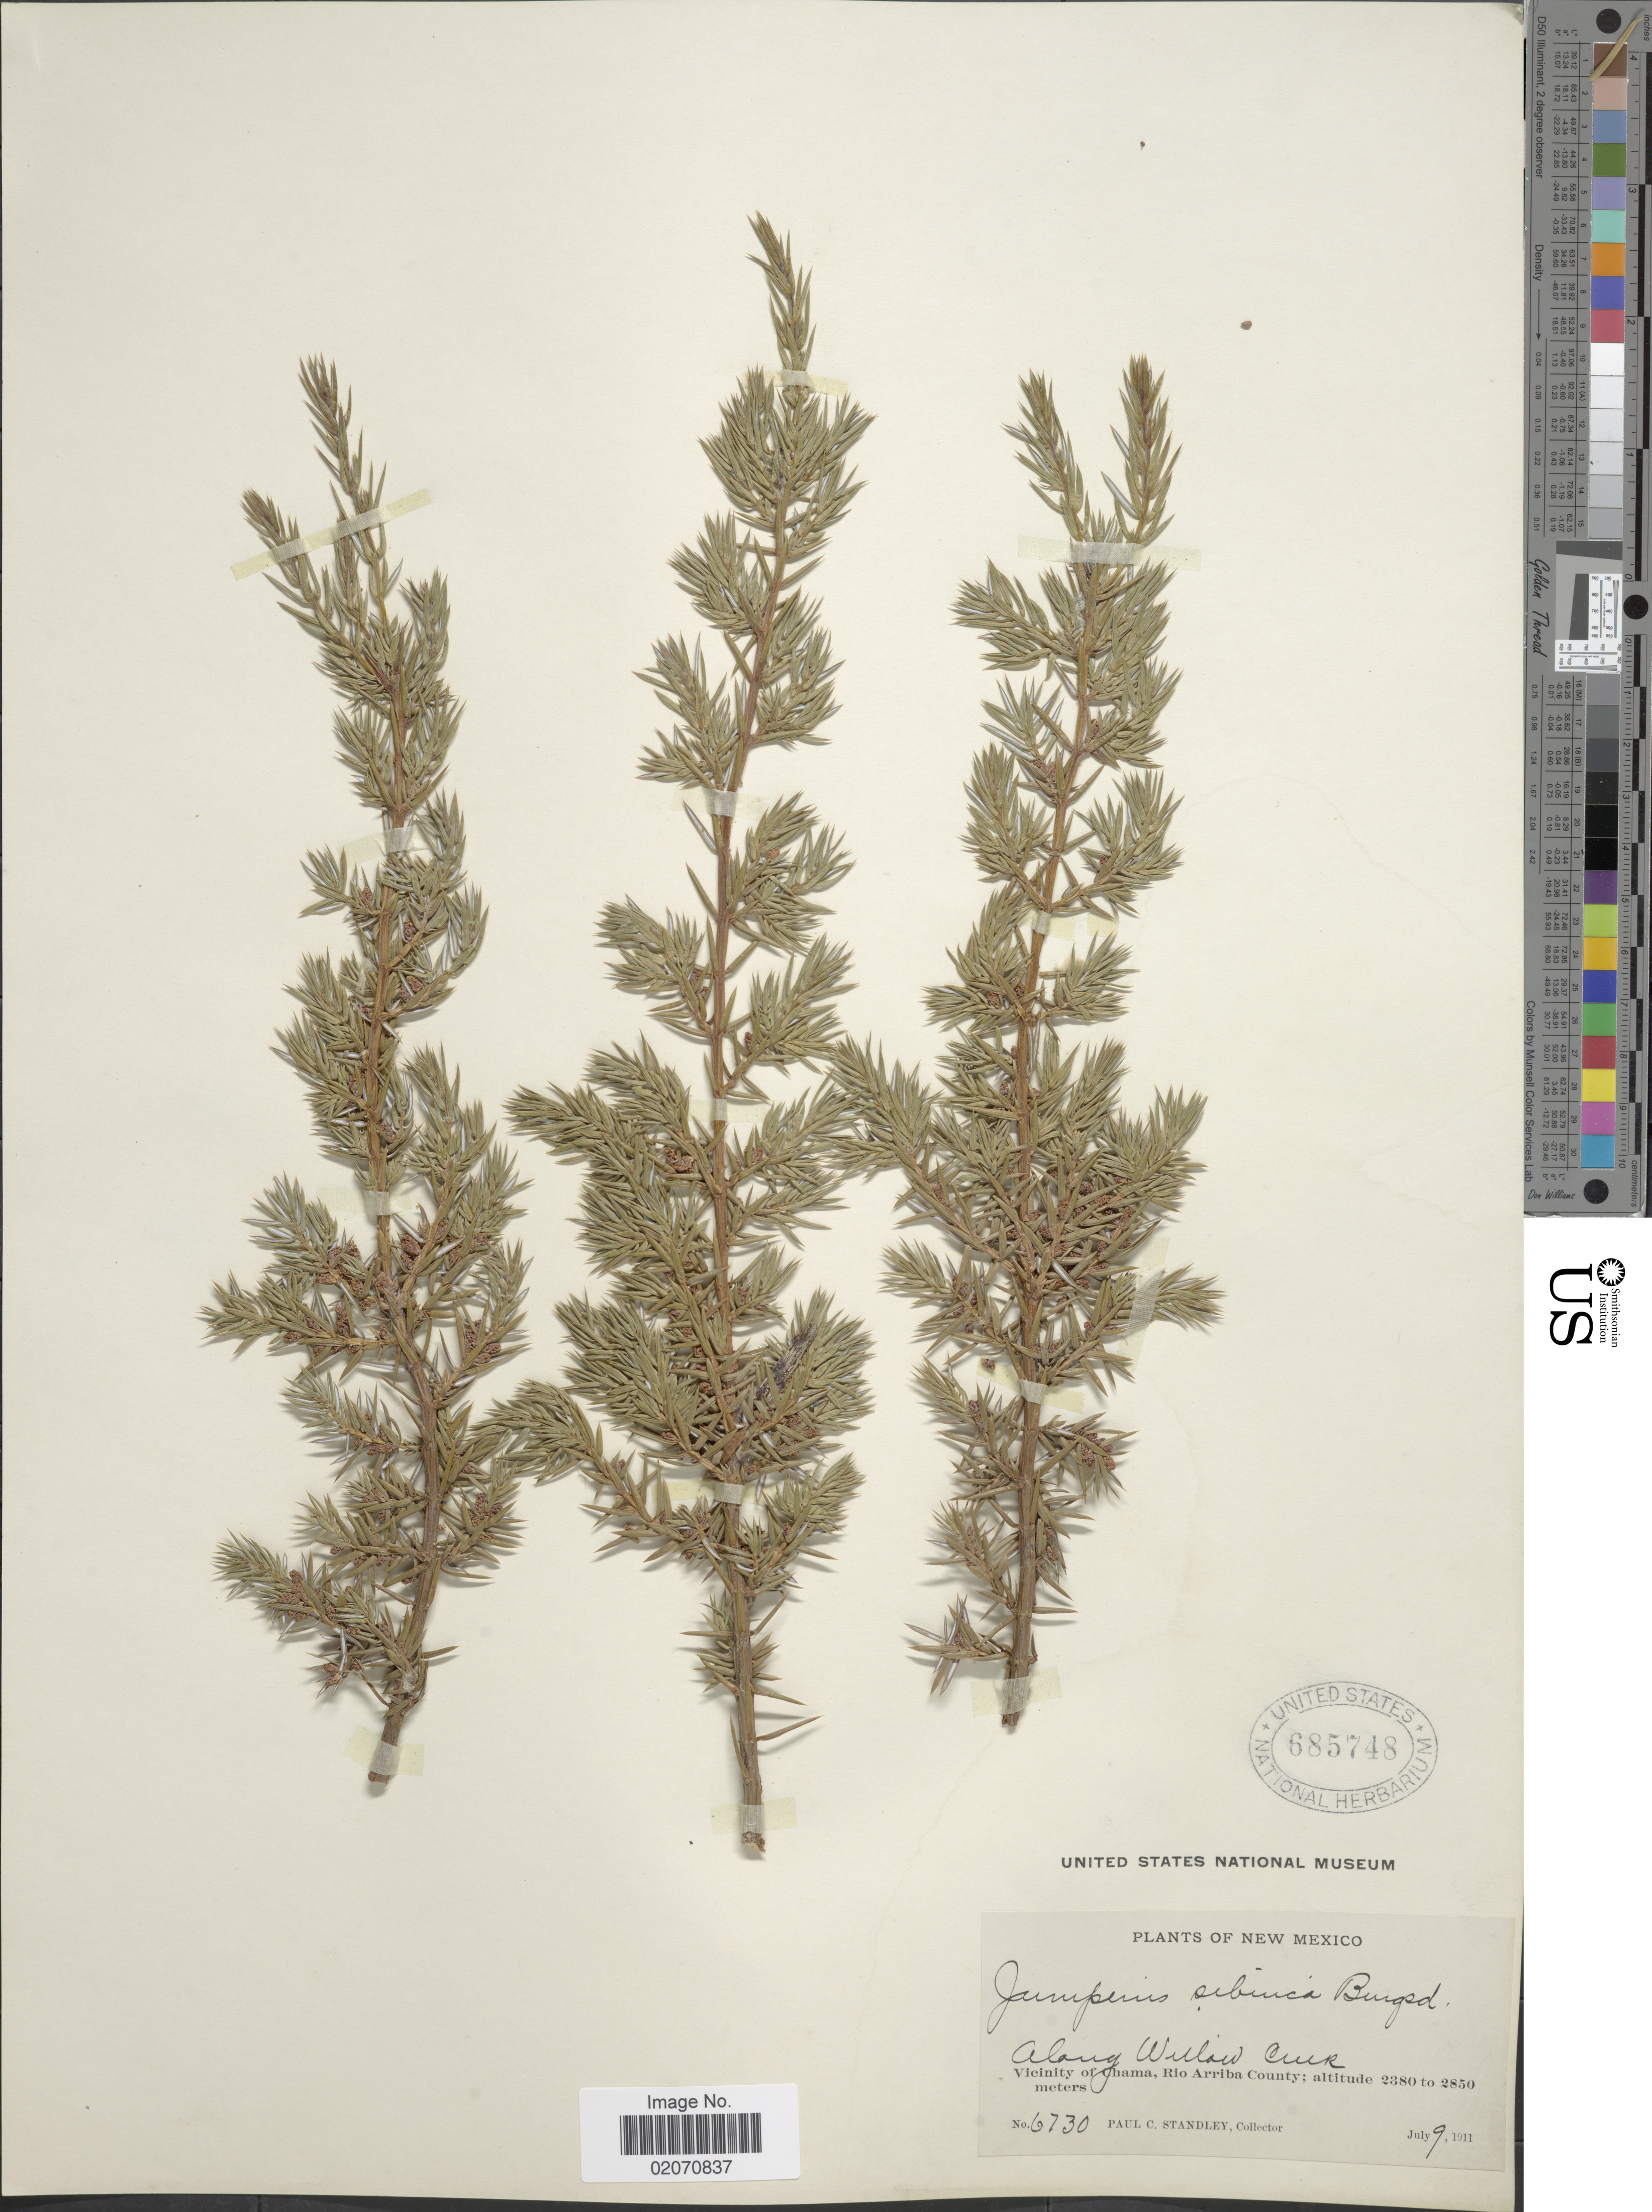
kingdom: Plantae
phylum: Tracheophyta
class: Pinopsida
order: Pinales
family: Cupressaceae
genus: Juniperus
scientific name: Juniperus communis subsp. nana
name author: (Willd.) Syme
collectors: P. C. Standley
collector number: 6730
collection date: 1911-07-09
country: United States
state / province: New Mexico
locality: Along Willow Creek, Vicinity of Chama, Rio Arriba County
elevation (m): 2380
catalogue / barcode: US 685748